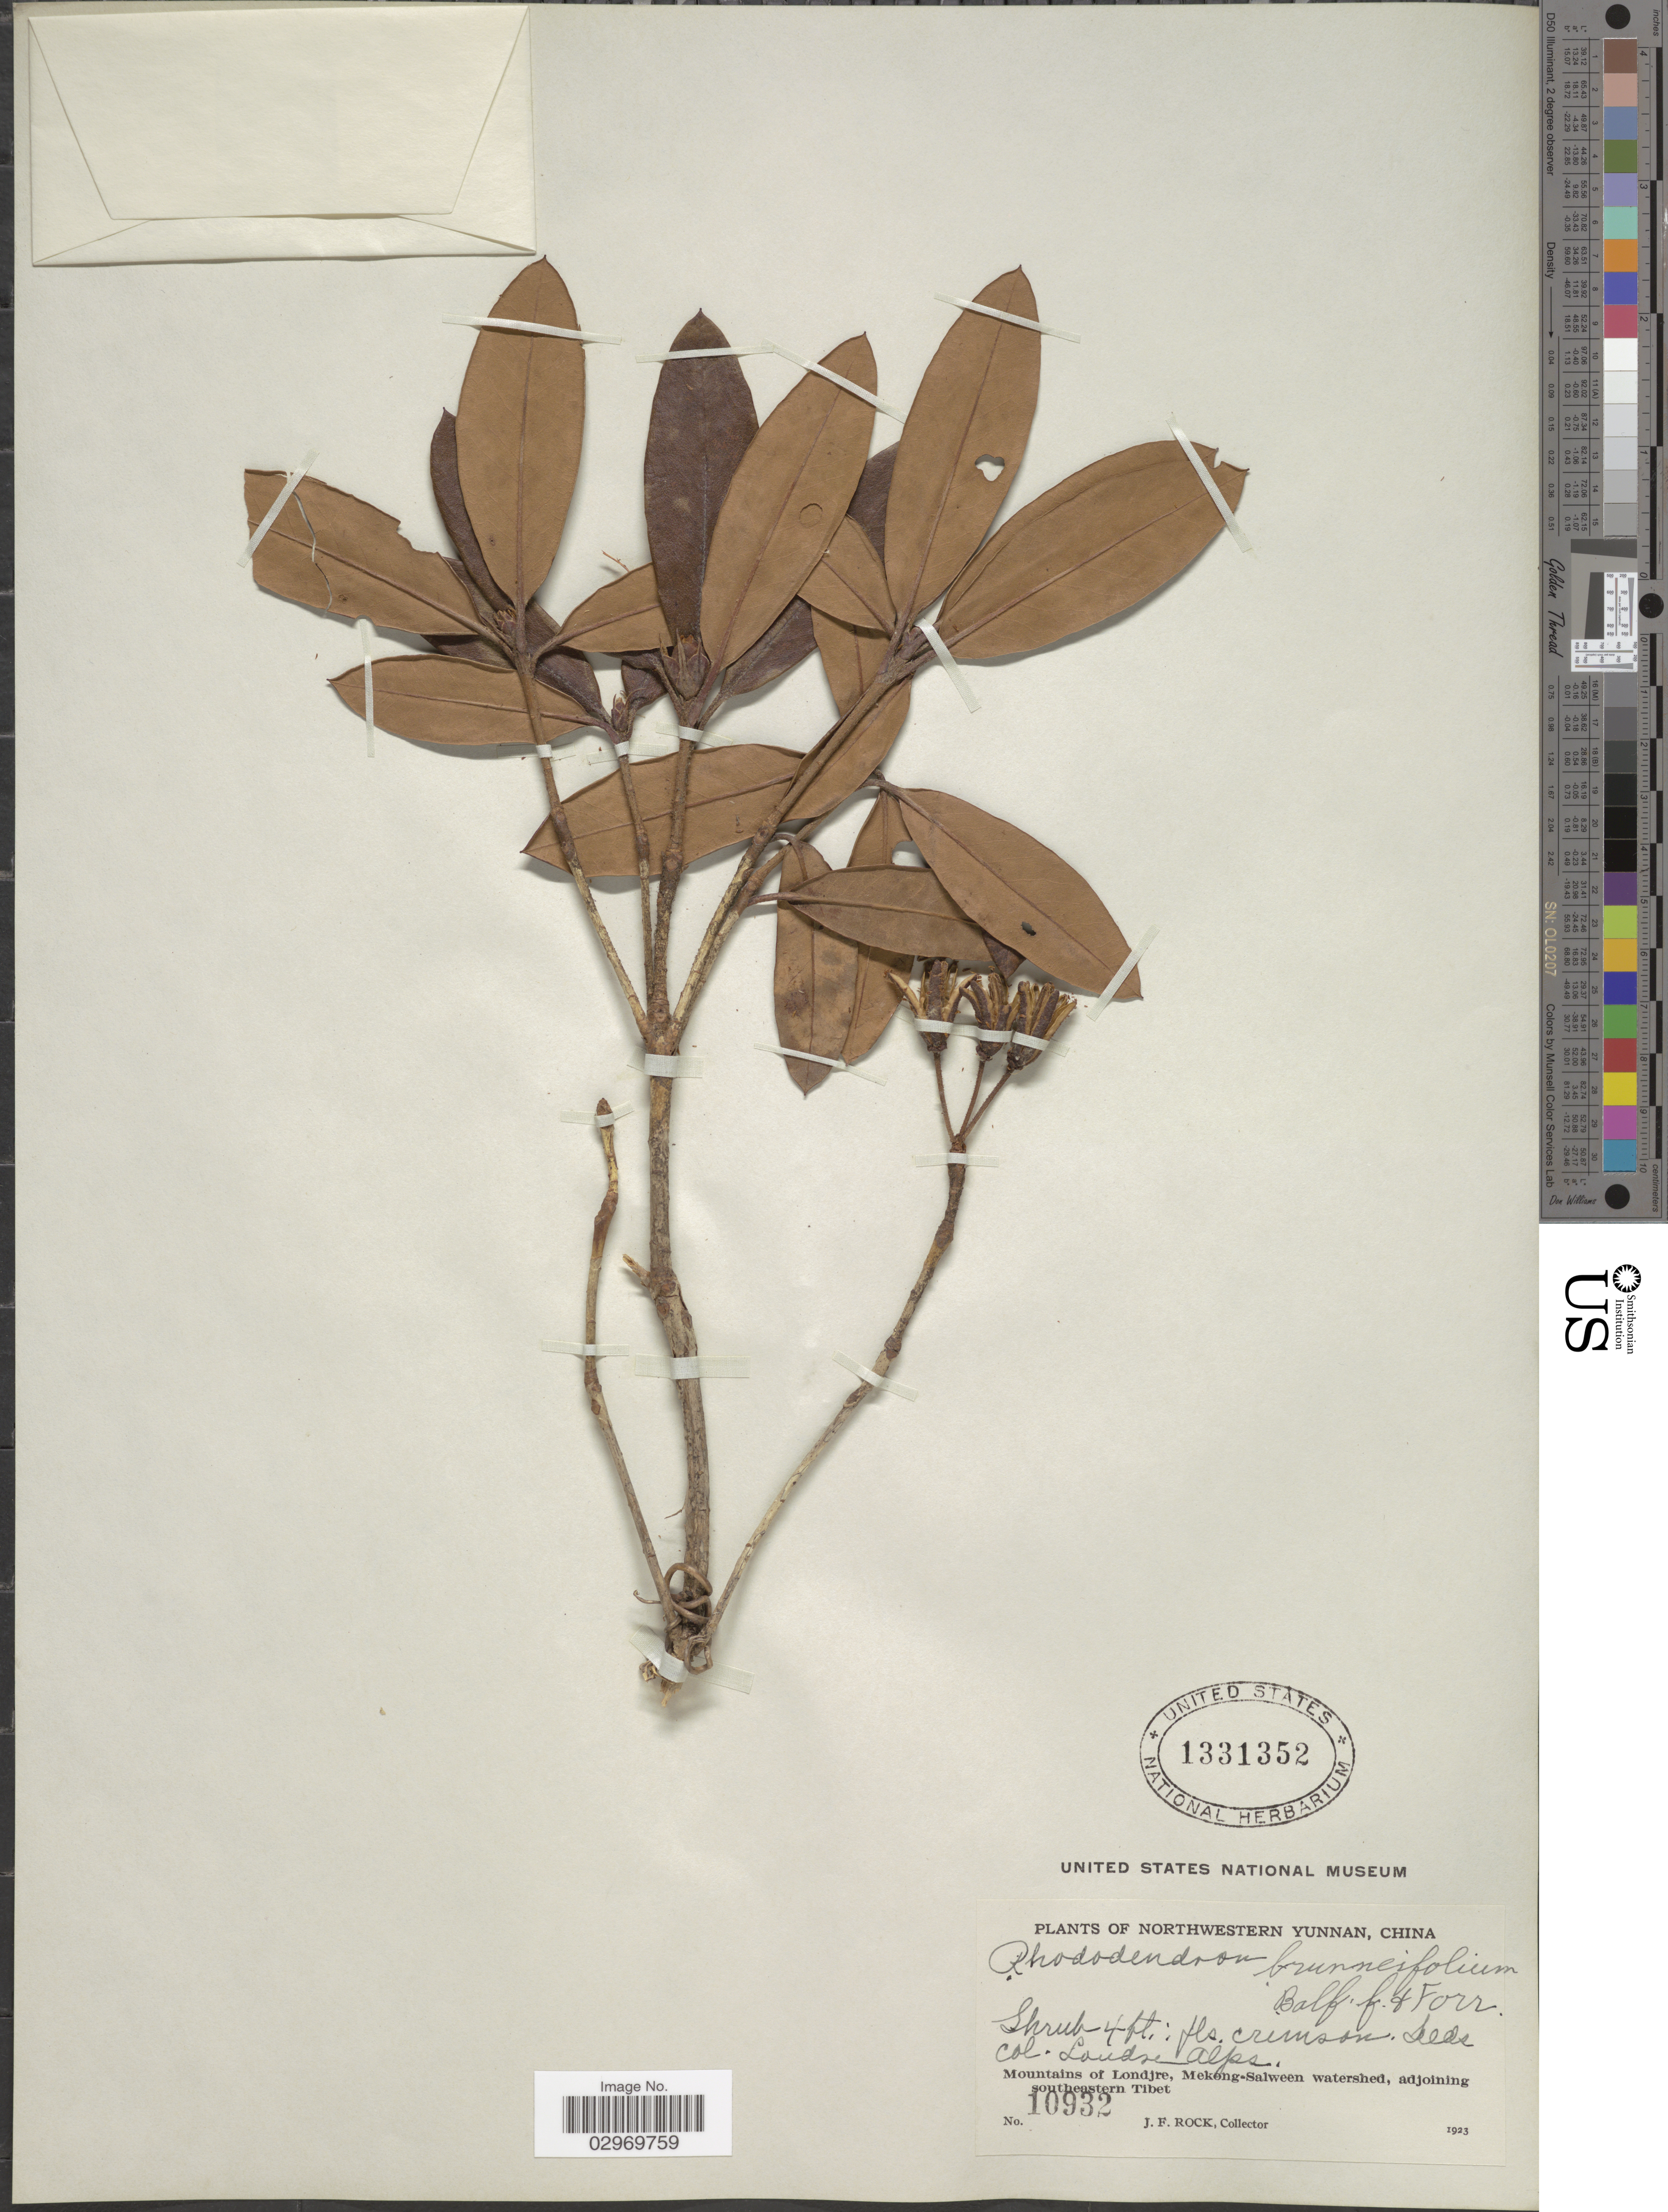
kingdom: Plantae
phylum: Tracheophyta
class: Magnoliopsida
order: Ericales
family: Ericaceae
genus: Rhododendron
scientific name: Rhododendron brunneifolium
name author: Balf. f. & Forrest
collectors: J. Rock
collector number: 10932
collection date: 1923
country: China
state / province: Yunnan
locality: Northwestern Yunnan. Londre Alps. Mountains of Londjre, Mekong-Salween watershed, adjoining southeastern Tibet.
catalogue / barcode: US 1331352